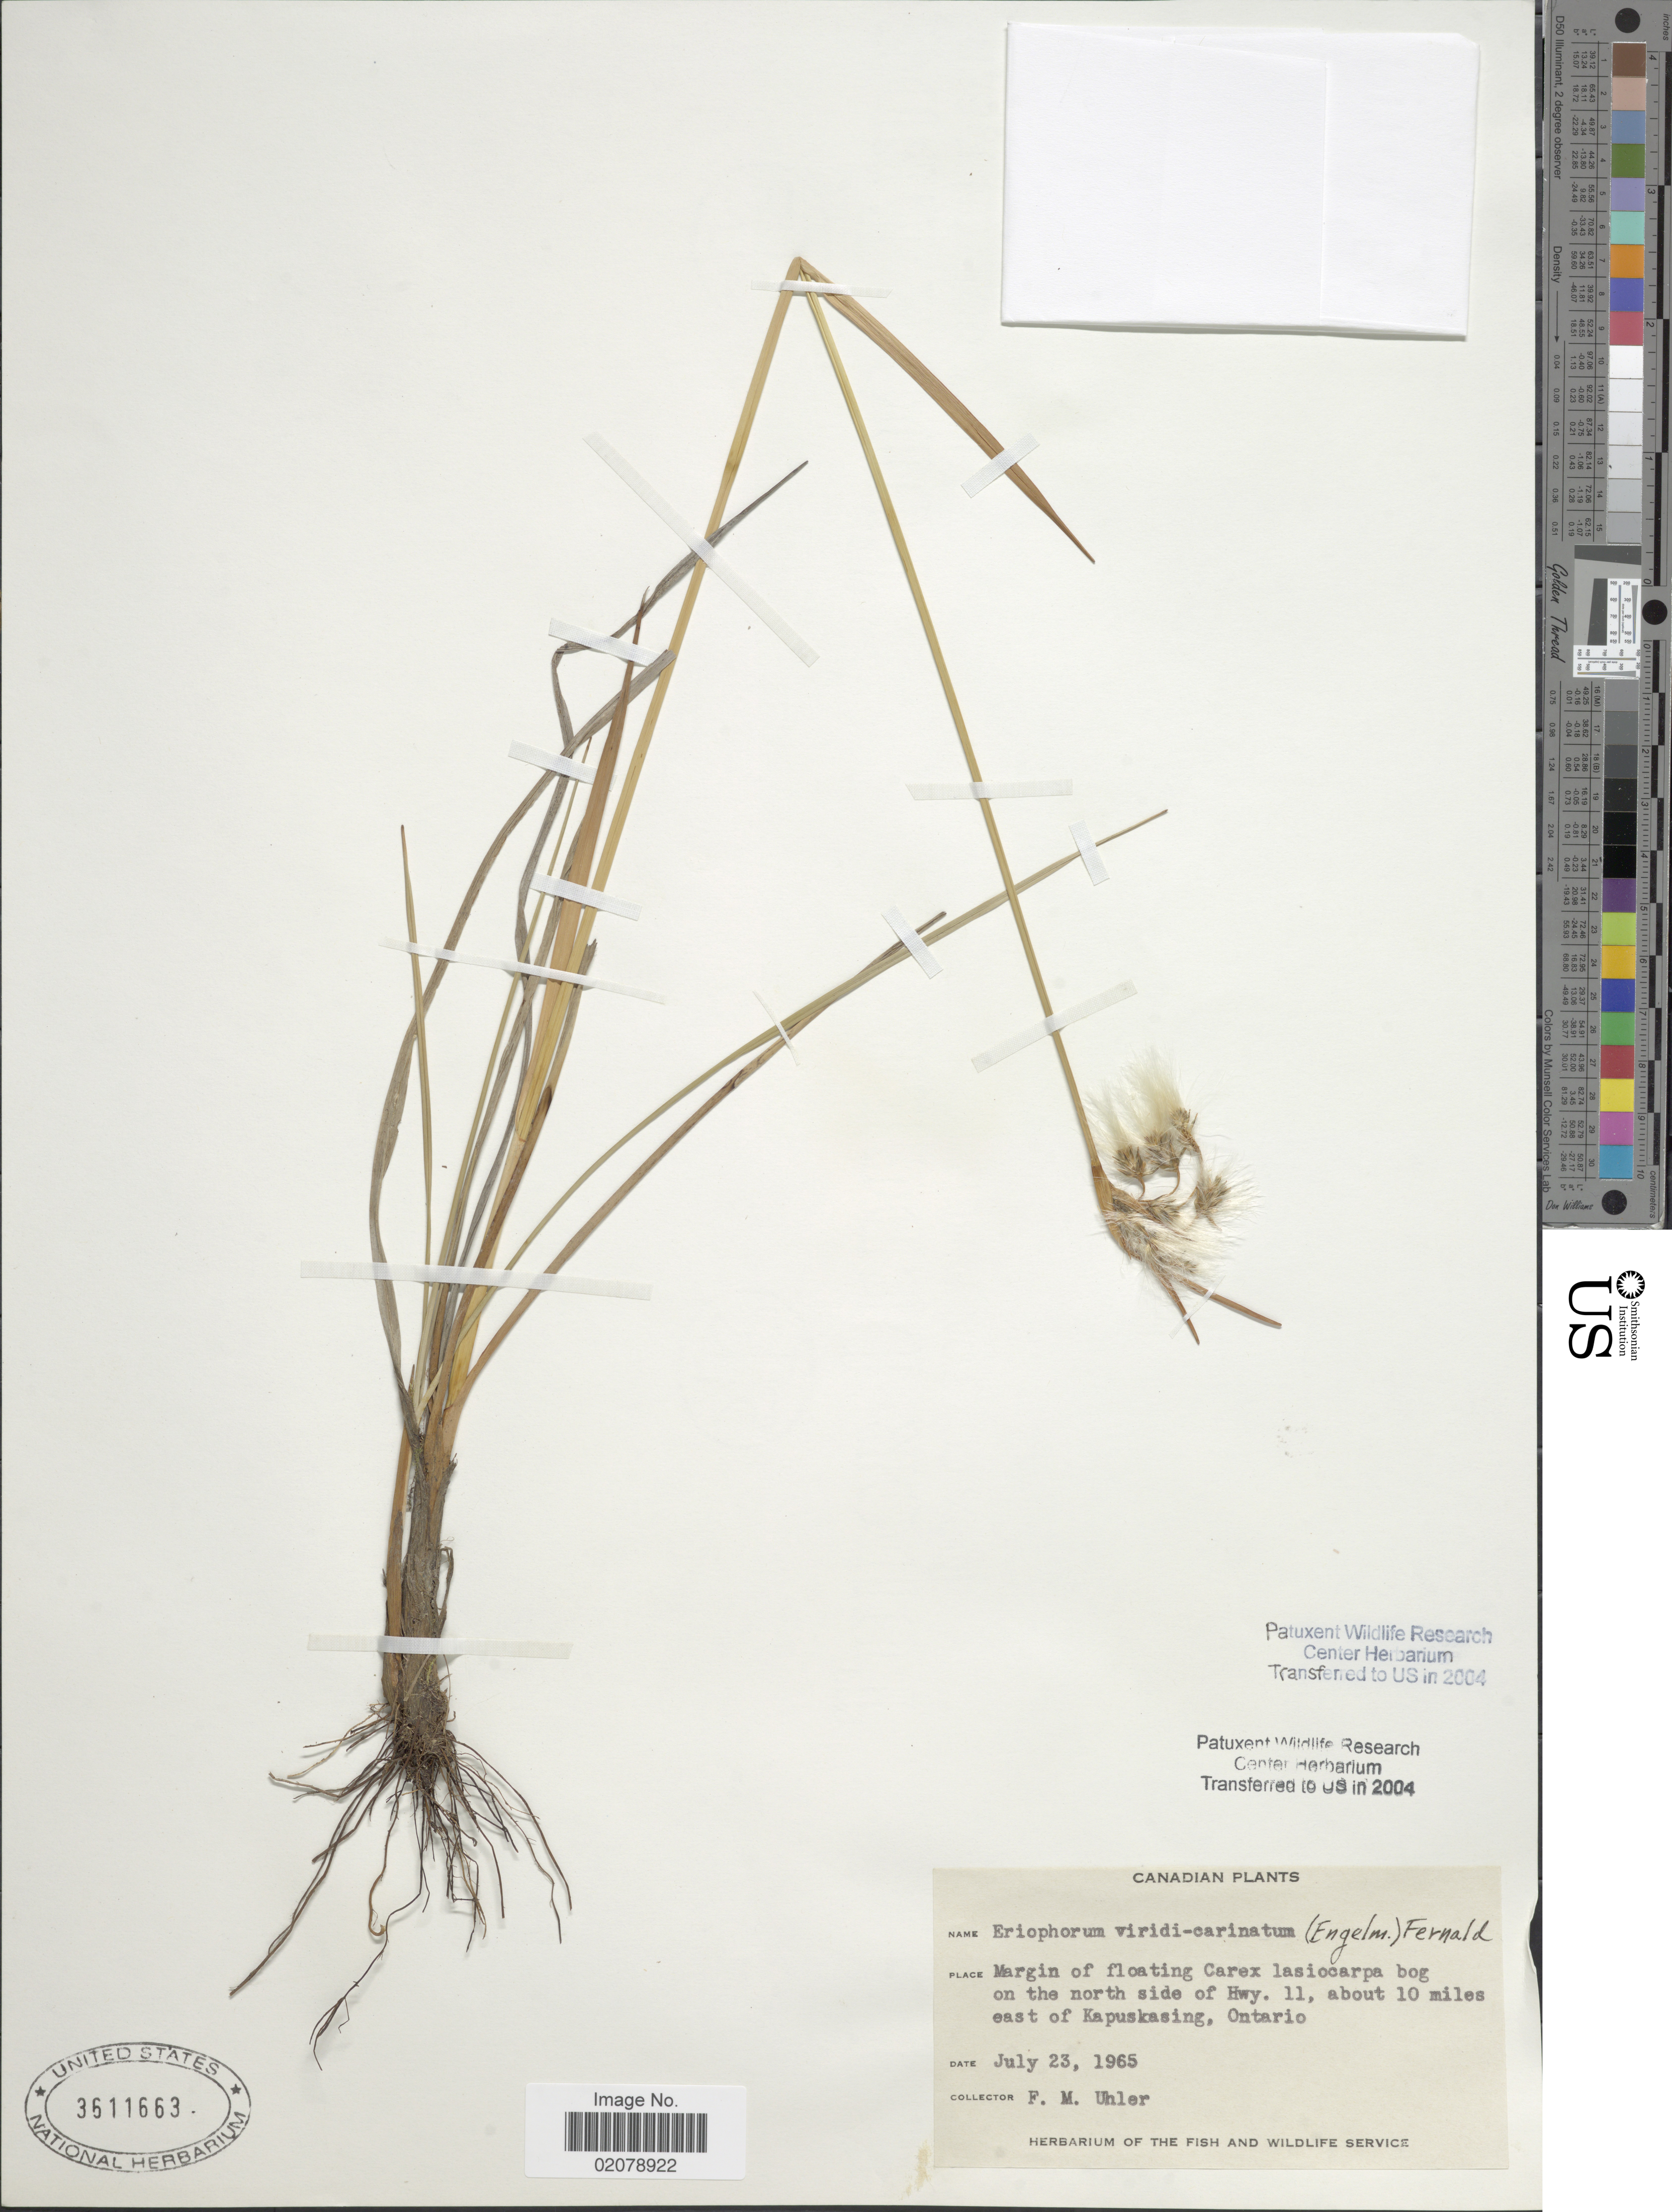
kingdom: Plantae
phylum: Tracheophyta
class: Liliopsida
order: Poales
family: Cyperaceae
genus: Eriophorum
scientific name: Eriophorum viridicarinatum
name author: (Englem.) Fernald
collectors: F. M. Uhler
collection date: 1965-07-23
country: Canada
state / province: Ontario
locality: On the north side of Hwy. 11, about 10 miles east of Kapuskasing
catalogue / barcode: US 3611663